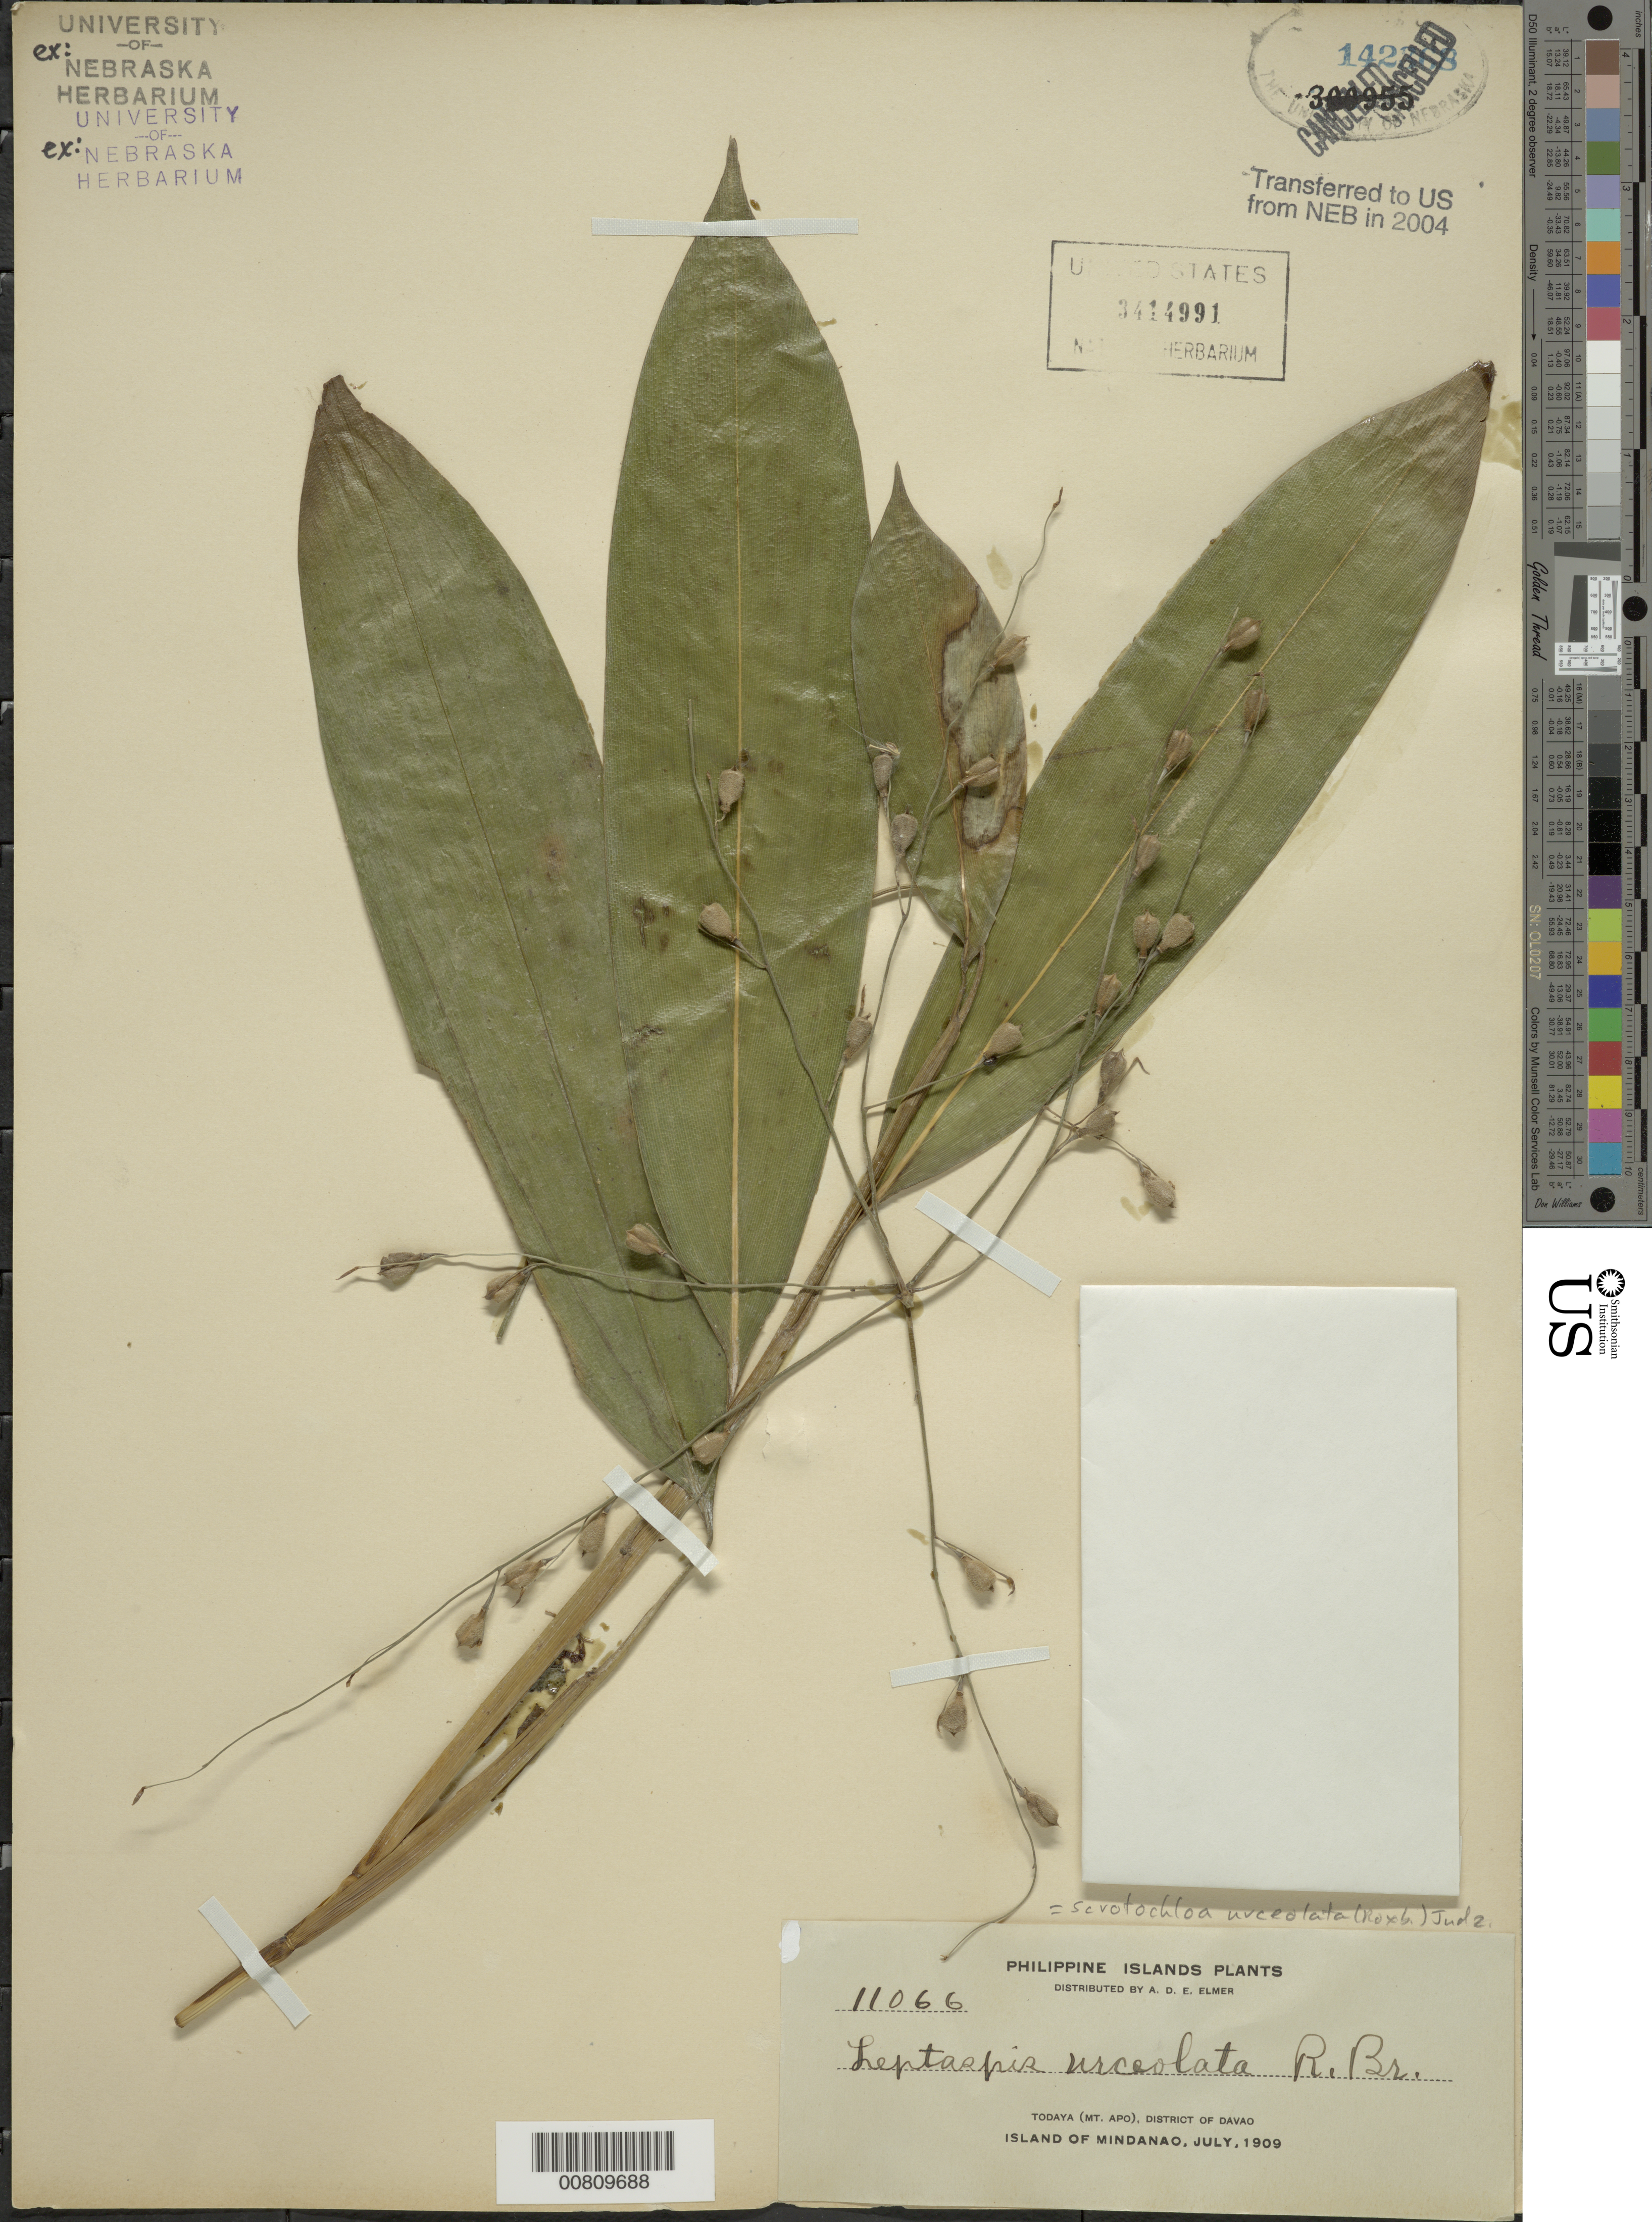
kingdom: Plantae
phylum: Tracheophyta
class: Liliopsida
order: Poales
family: Poaceae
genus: Scrotochloa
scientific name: Scrotochloa urceolata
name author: (Roxb.) Judz.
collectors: A. D. E. Elmer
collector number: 11066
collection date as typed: Jul 1909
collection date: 1909-07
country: Philippines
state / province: Davao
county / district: Davao del Norte / Davao del Sur / Davao Oriental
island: Mindanao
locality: Todaya (Mt. Apo)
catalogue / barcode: US 3414991